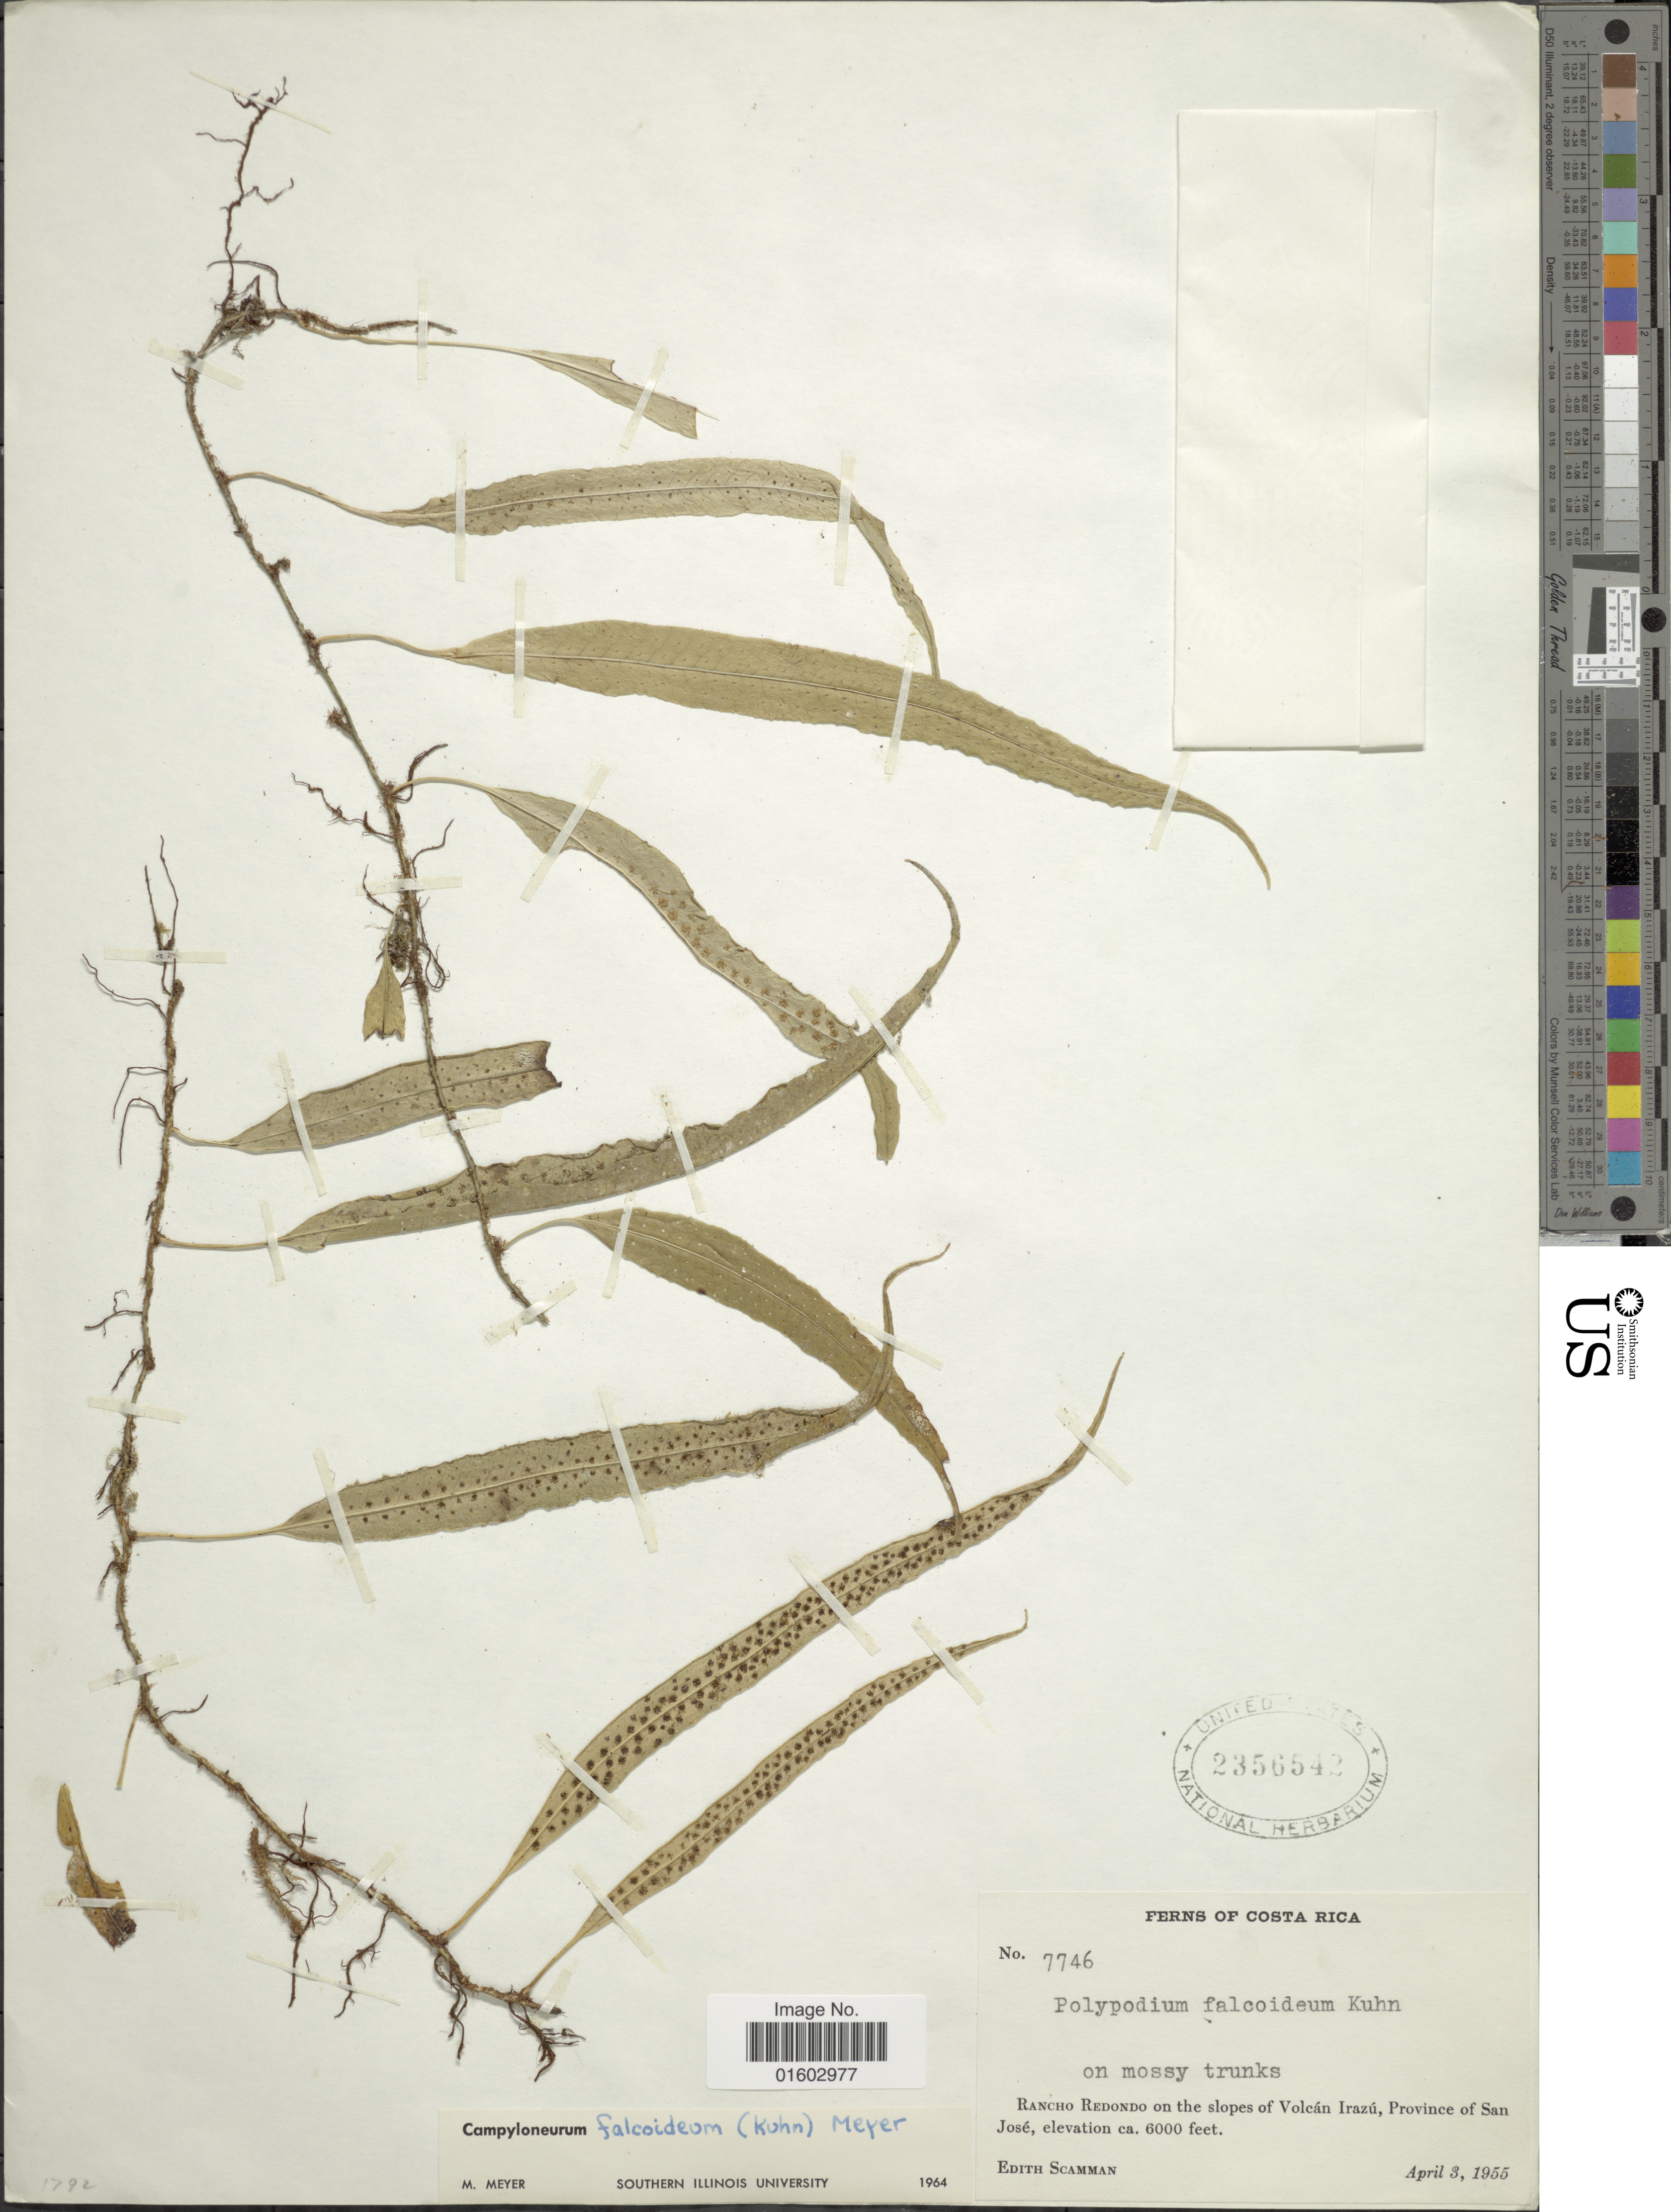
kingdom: Plantae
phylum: Tracheophyta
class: Polypodiopsida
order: Polypodiales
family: Polypodiaceae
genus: Campyloneurum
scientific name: Campyloneurum falcoideum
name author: (Kuhn ex Hieron.) M. Mey. ex Lellinger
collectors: E. Scamman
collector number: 7746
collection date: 1955-04-03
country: Costa Rica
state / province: San José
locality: Rancho Redondo on the slopes of Volcan Irazu, Province of San Jose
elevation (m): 1829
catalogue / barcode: US 2356542